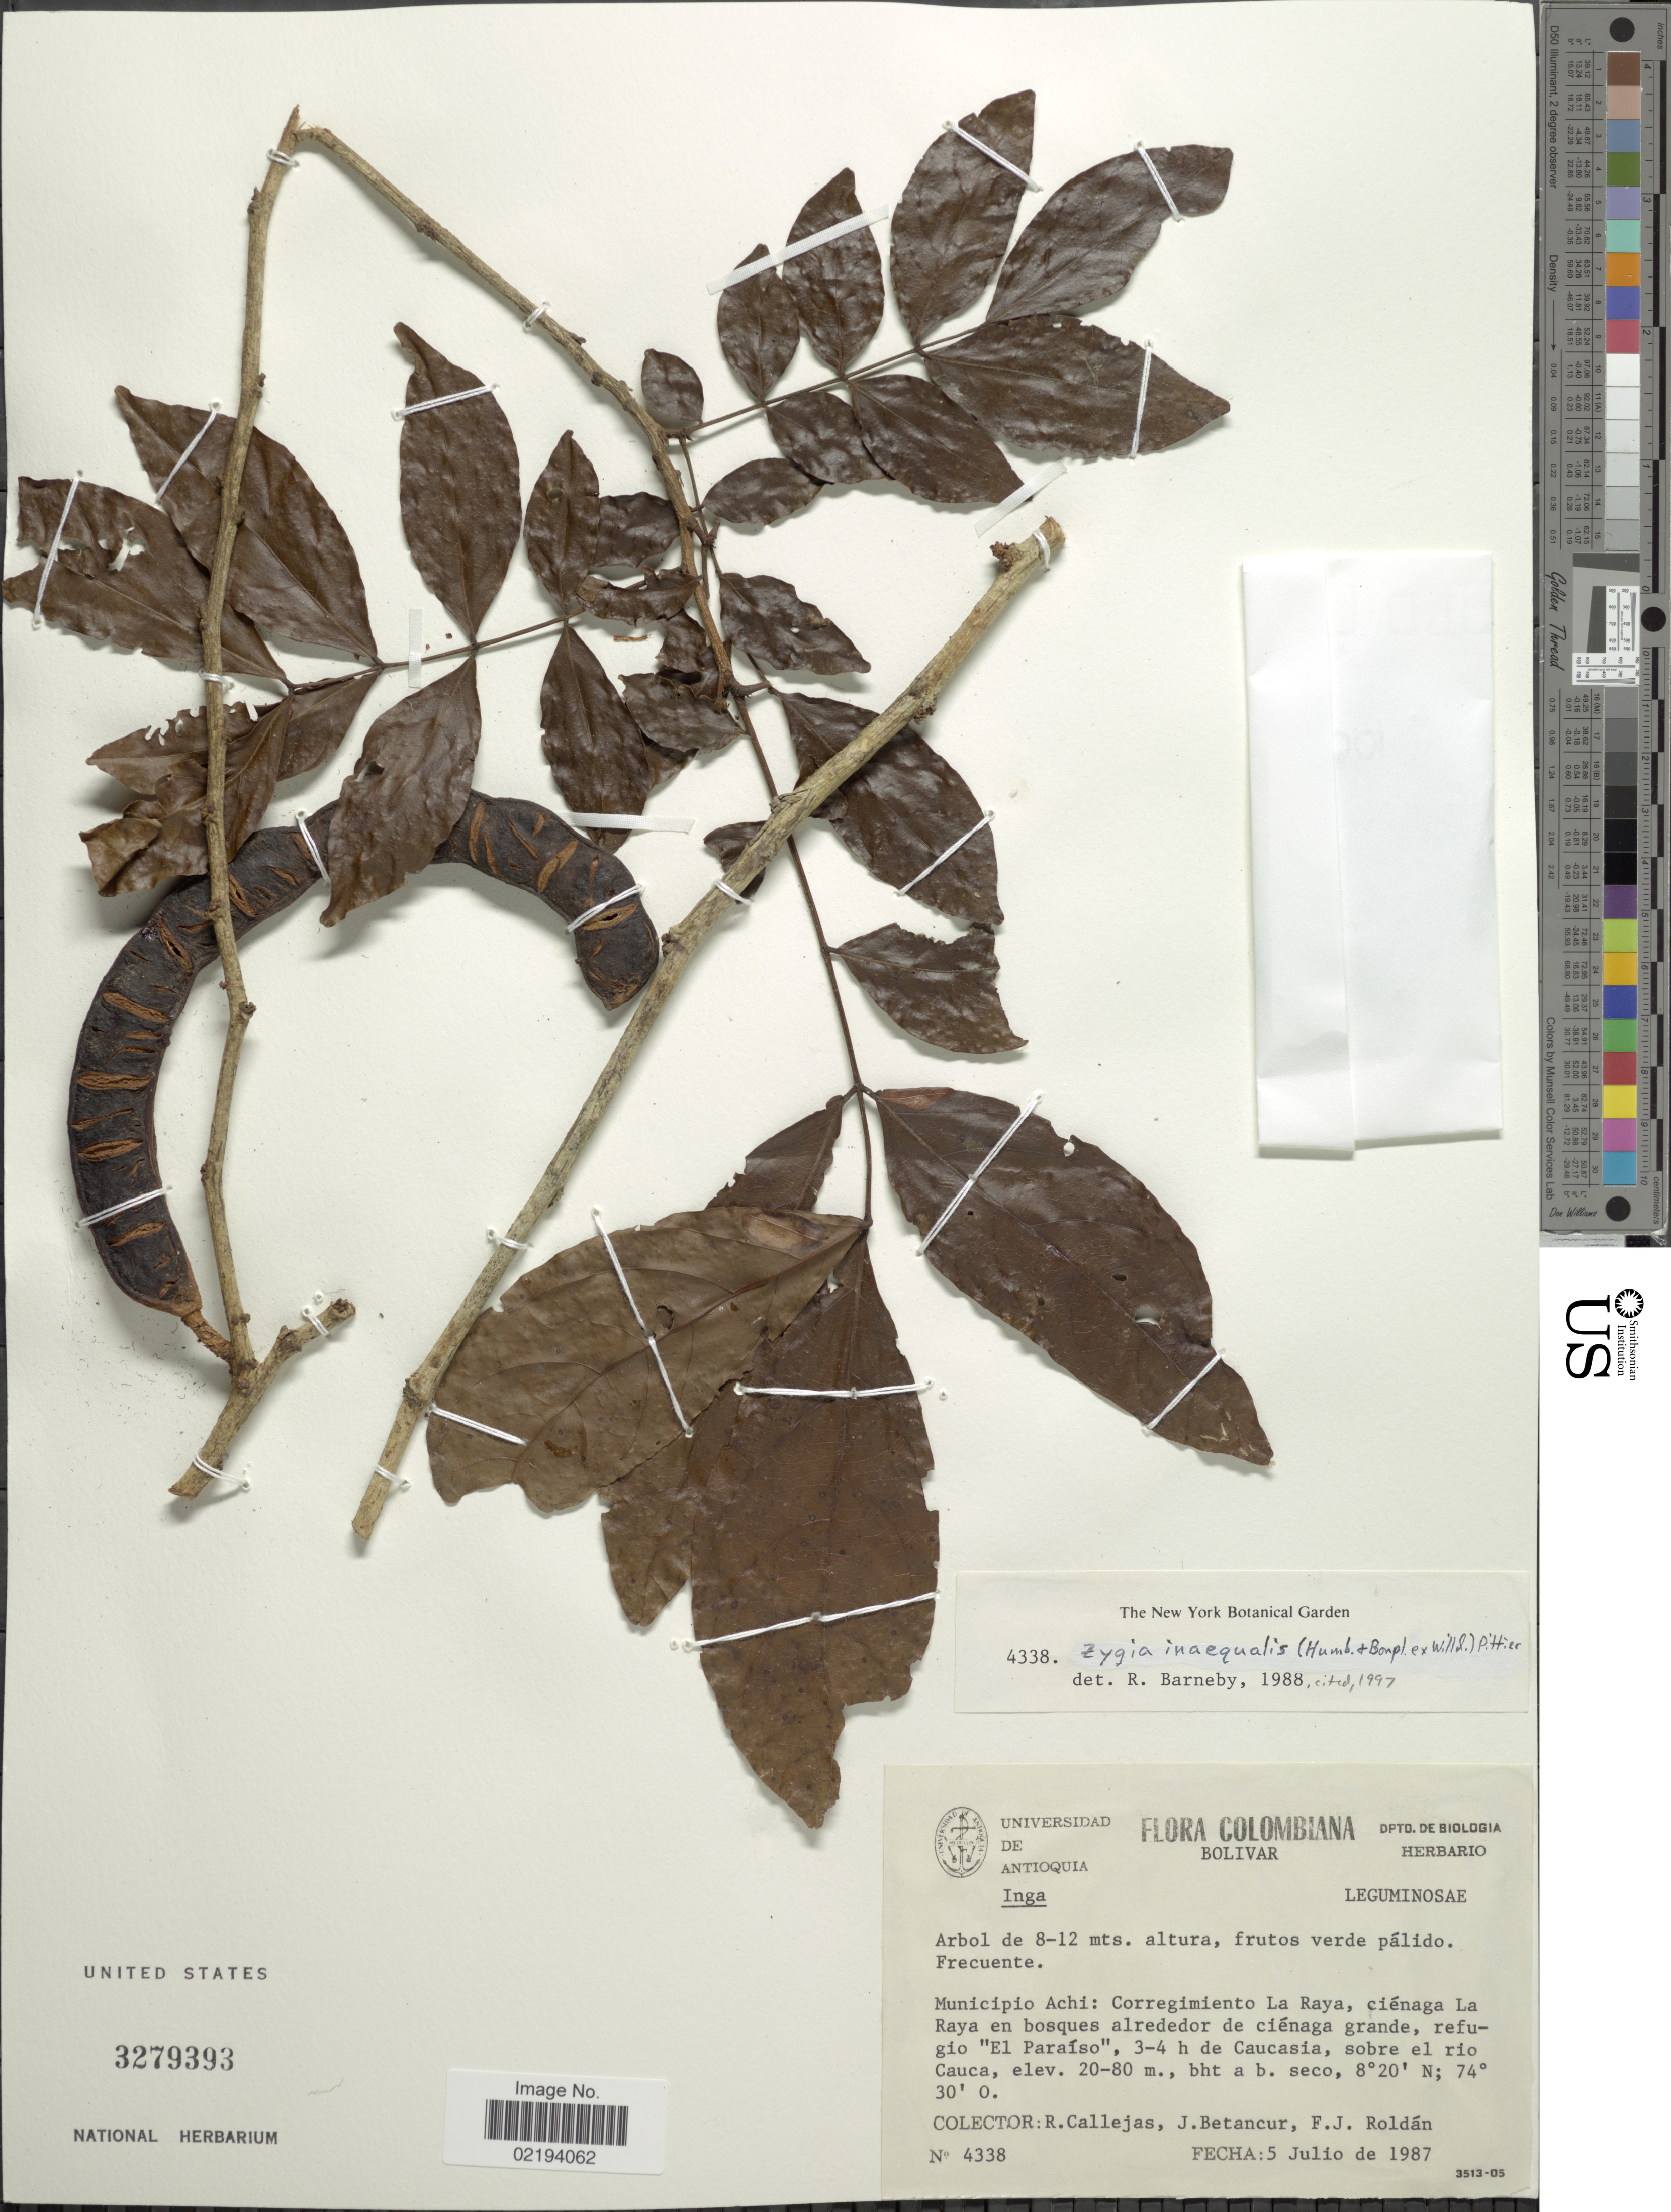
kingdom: Plantae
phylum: Tracheophyta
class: Magnoliopsida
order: Fabales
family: Fabaceae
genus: Zygia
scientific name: Zygia inaequalis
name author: (Humb. & Bonpl. ex Willd.) Pittier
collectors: R. Callejas, J. Betancur & F. J. Roldán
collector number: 4338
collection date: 1987-07-05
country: Colombia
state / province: Bolívar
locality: Muncipio Achi: Corregimiento La Raya, ciénaga La Raya en bosques alrededor de ciénaga grande, refugio 'El Paraíso', 3-4 h de Caucasia, sobre el rio Cauca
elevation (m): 20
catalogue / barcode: US 3279393